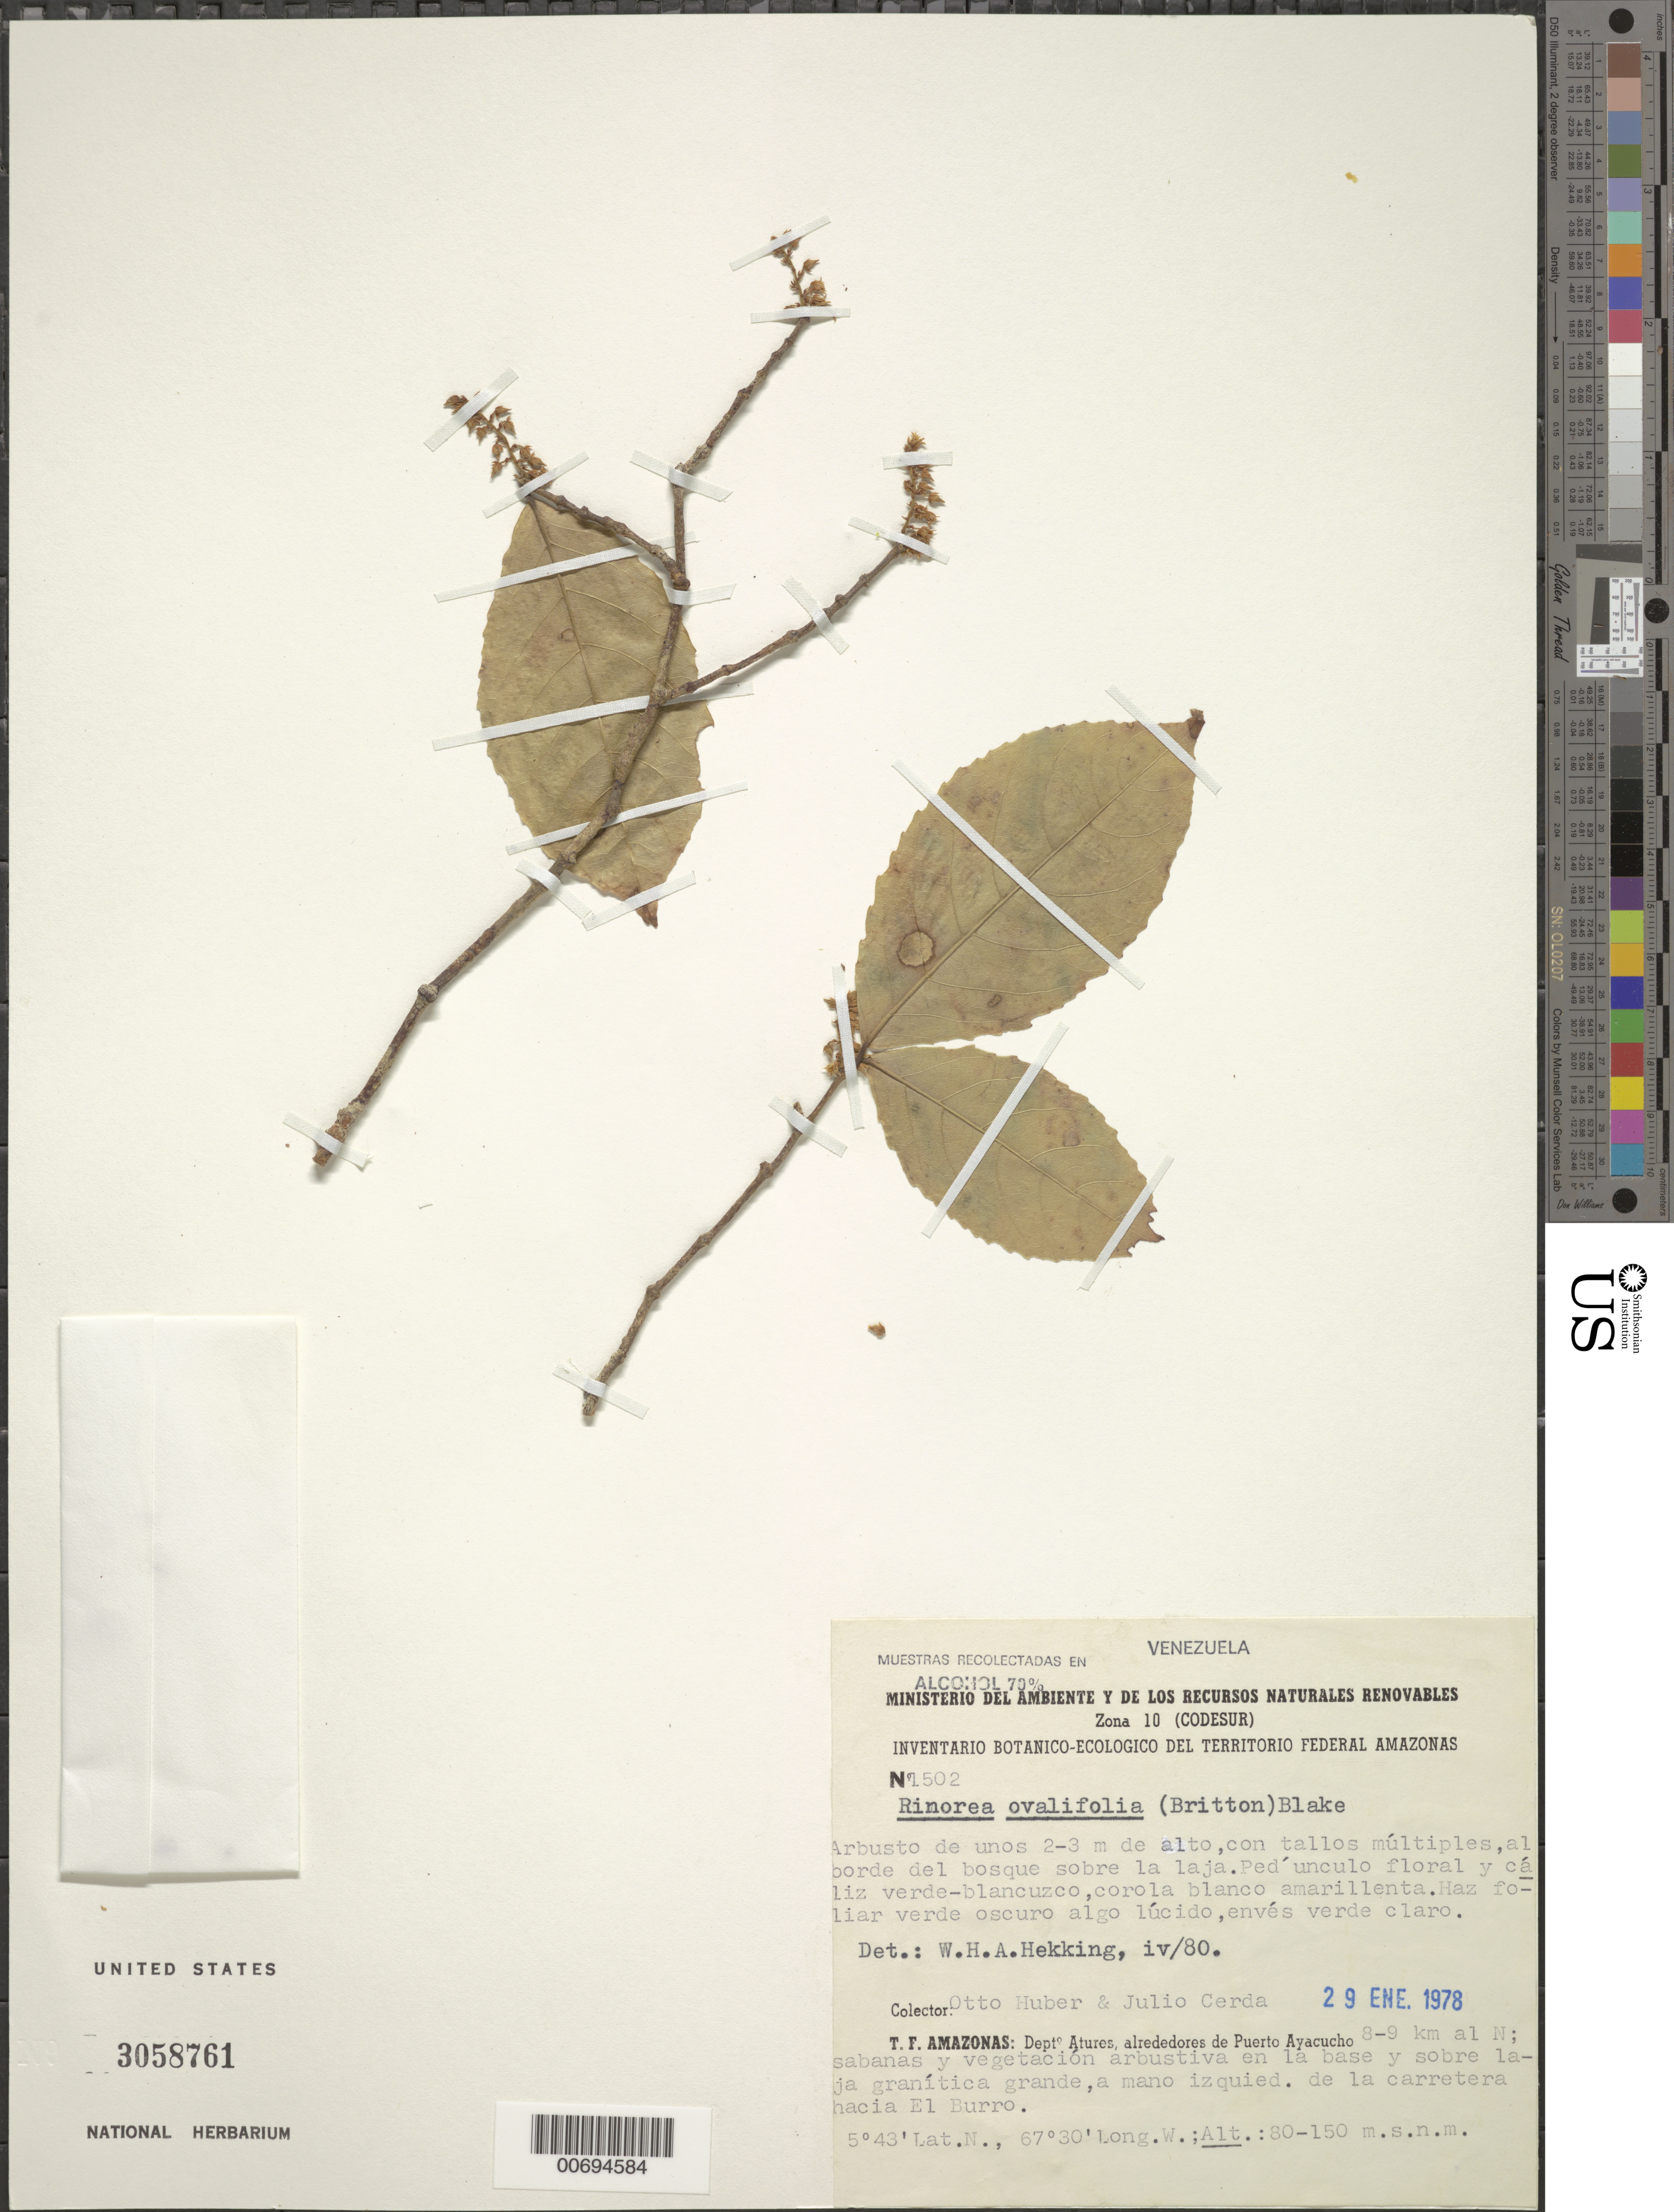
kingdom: Plantae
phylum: Tracheophyta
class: Magnoliopsida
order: Malpighiales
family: Violaceae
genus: Rinorea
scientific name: Rinorea ovalifolia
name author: (Britton) S.F. Blake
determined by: Hekking, W. H. A.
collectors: O. Huber & J. Cerda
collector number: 1502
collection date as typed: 29-Jan-78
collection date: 1978-01-29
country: Venezuela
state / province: Amazonas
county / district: Atures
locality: Puerto Ayacucho, 8-9 km N of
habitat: Border of forest along laja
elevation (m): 80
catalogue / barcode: US 3058761